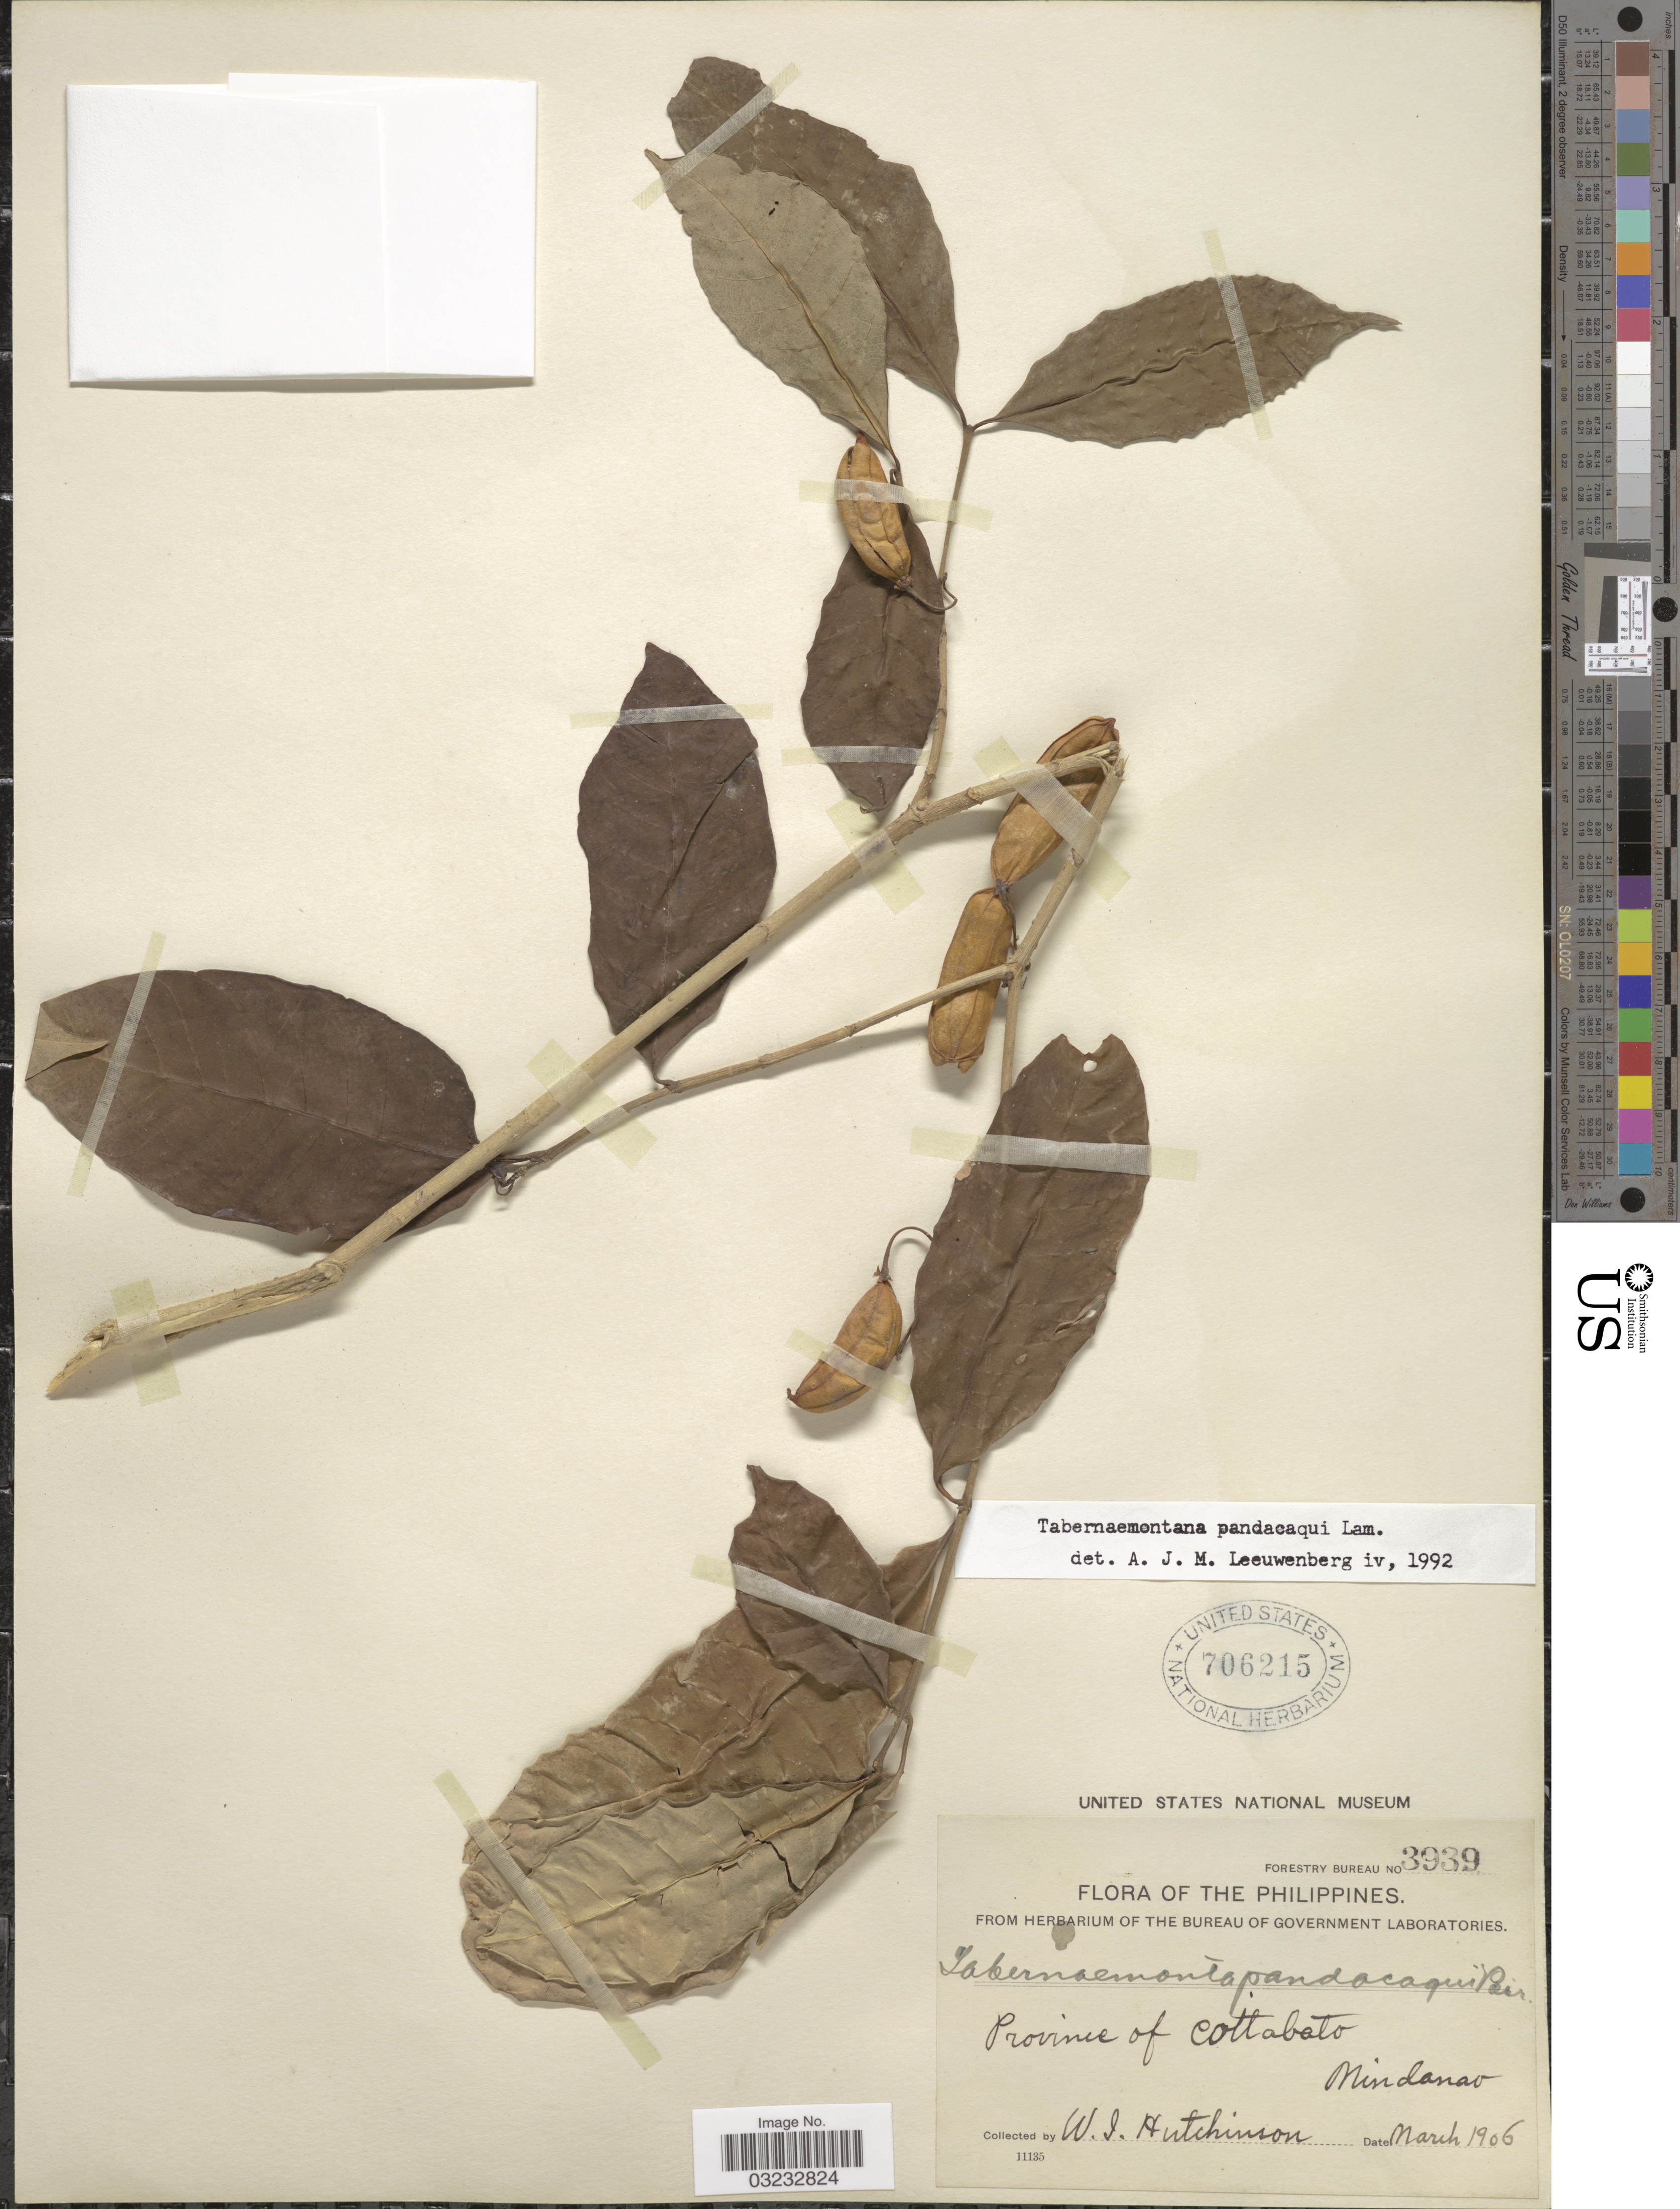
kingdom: Plantae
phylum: Tracheophyta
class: Magnoliopsida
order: Gentianales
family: Apocynaceae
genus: Tabernaemontana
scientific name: Tabernaemontana pandacaqui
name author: Poir.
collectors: W. I. Hutchinson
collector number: Forestry Bureau 3939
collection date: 1906-03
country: Philippines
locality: Province of Cottabato, Mindanao.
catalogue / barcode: US 706215